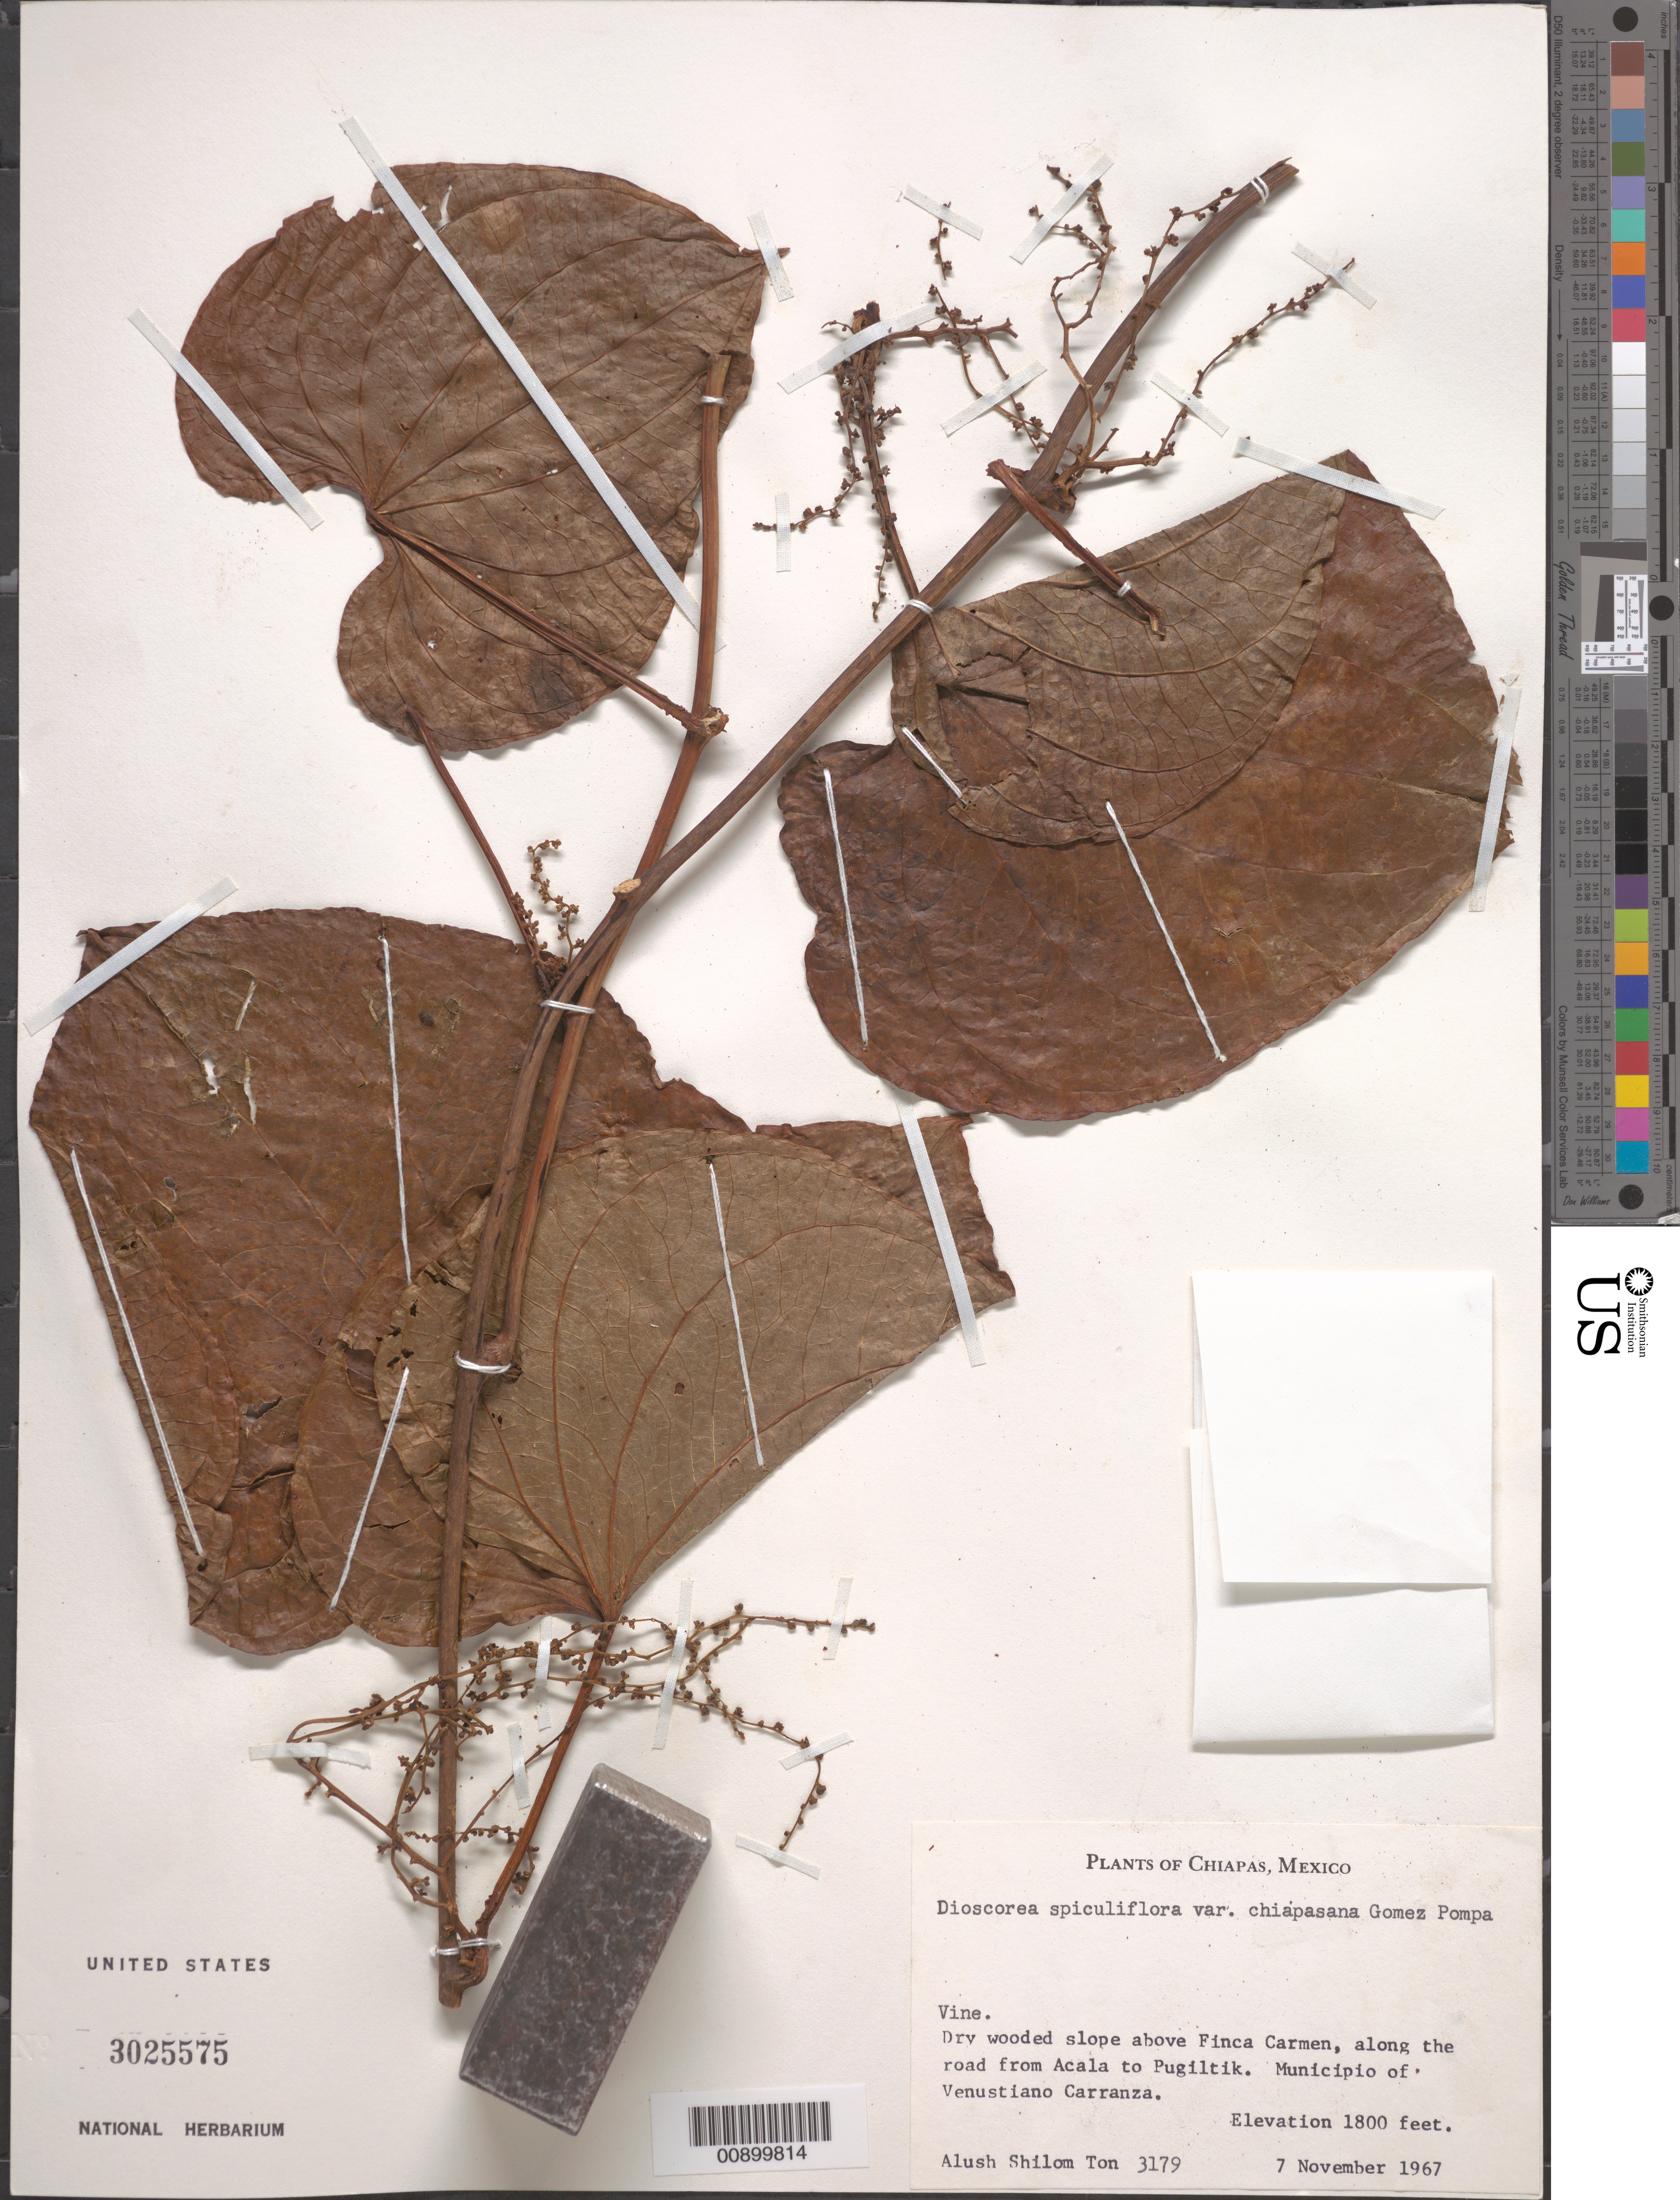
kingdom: Plantae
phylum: Tracheophyta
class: Liliopsida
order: Dioscoreales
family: Dioscoreaceae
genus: Dioscorea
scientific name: Dioscorea spiculiflora var. chiapasana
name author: Gómez Pompa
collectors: A. Shilom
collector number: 3179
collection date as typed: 07 Nov 1967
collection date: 1967-11-07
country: Mexico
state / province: Chiapas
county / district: Venustiano Carranza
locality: Dry wooded slope above Finca Carmen, along road from Acala to Pugiltik. Municipio of Venustiano Carranza, Chiapas.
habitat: Dry wooded slope.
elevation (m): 549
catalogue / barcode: US 3025575